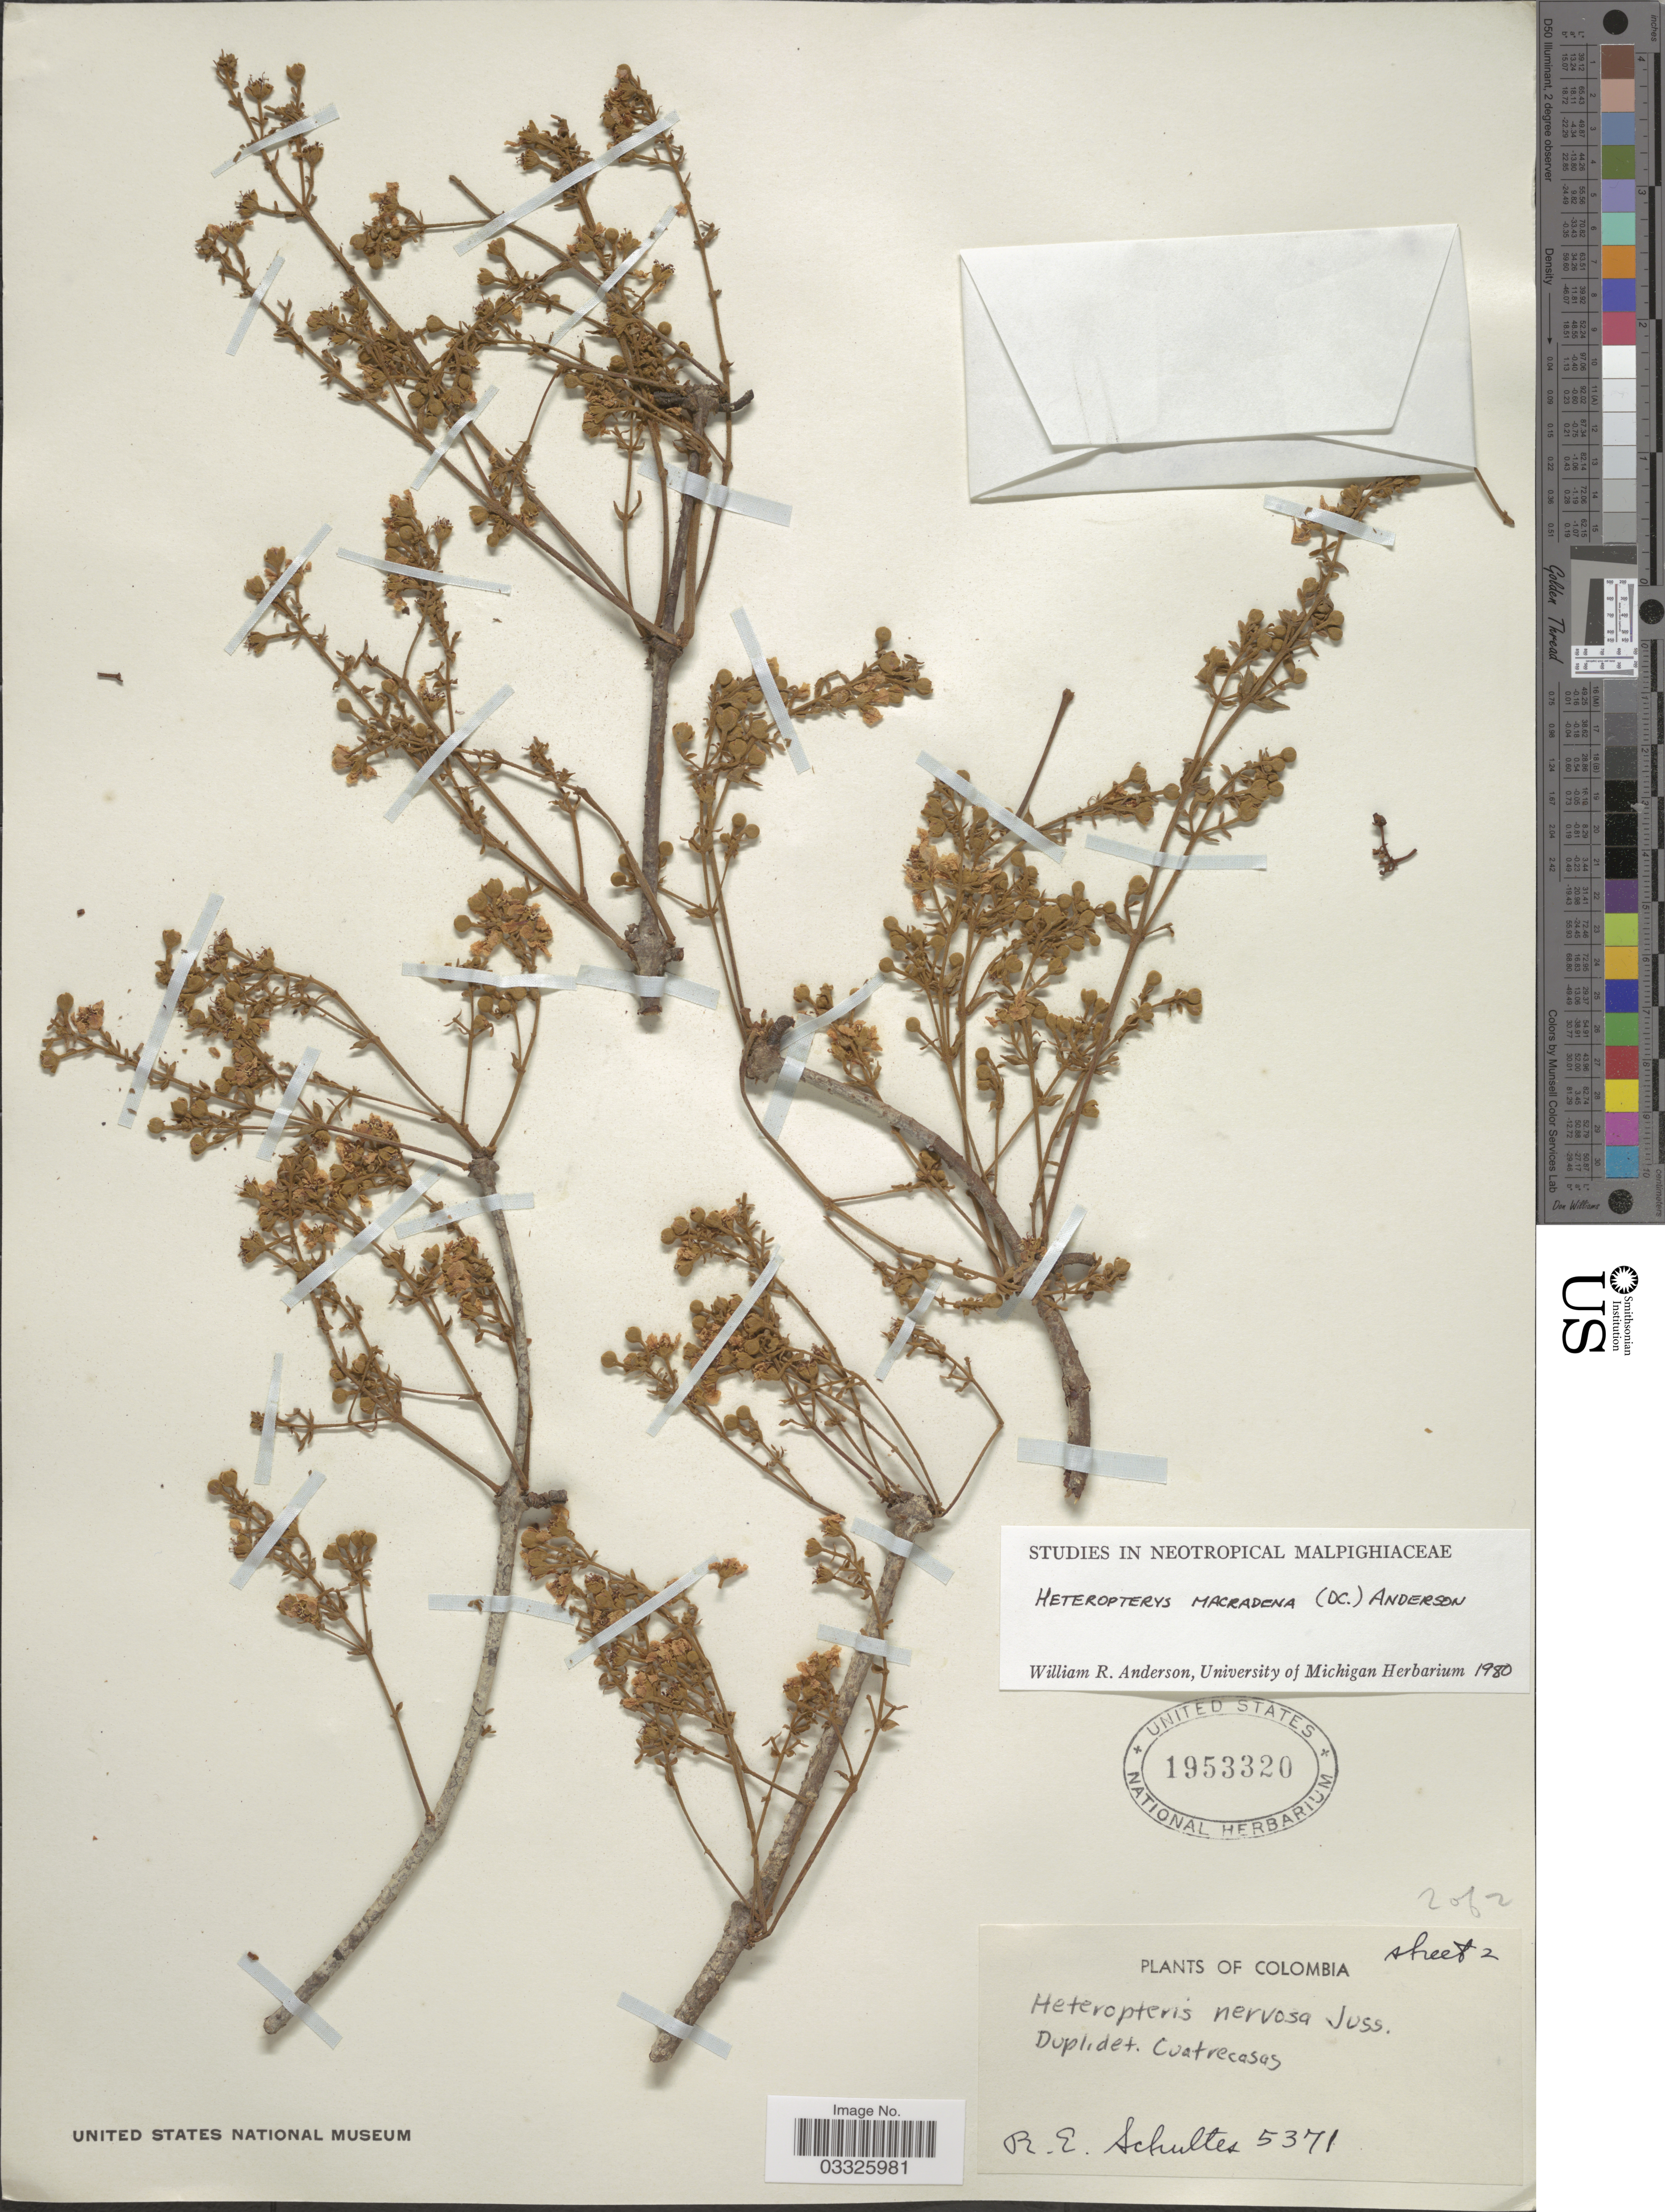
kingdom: Plantae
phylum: Tracheophyta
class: Magnoliopsida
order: Malpighiales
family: Malpighiaceae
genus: Heteropterys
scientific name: Heteropterys macradena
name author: (DC.) W.R. Anderson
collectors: R. E. Schultes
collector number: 5371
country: Colombia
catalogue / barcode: US 1953320